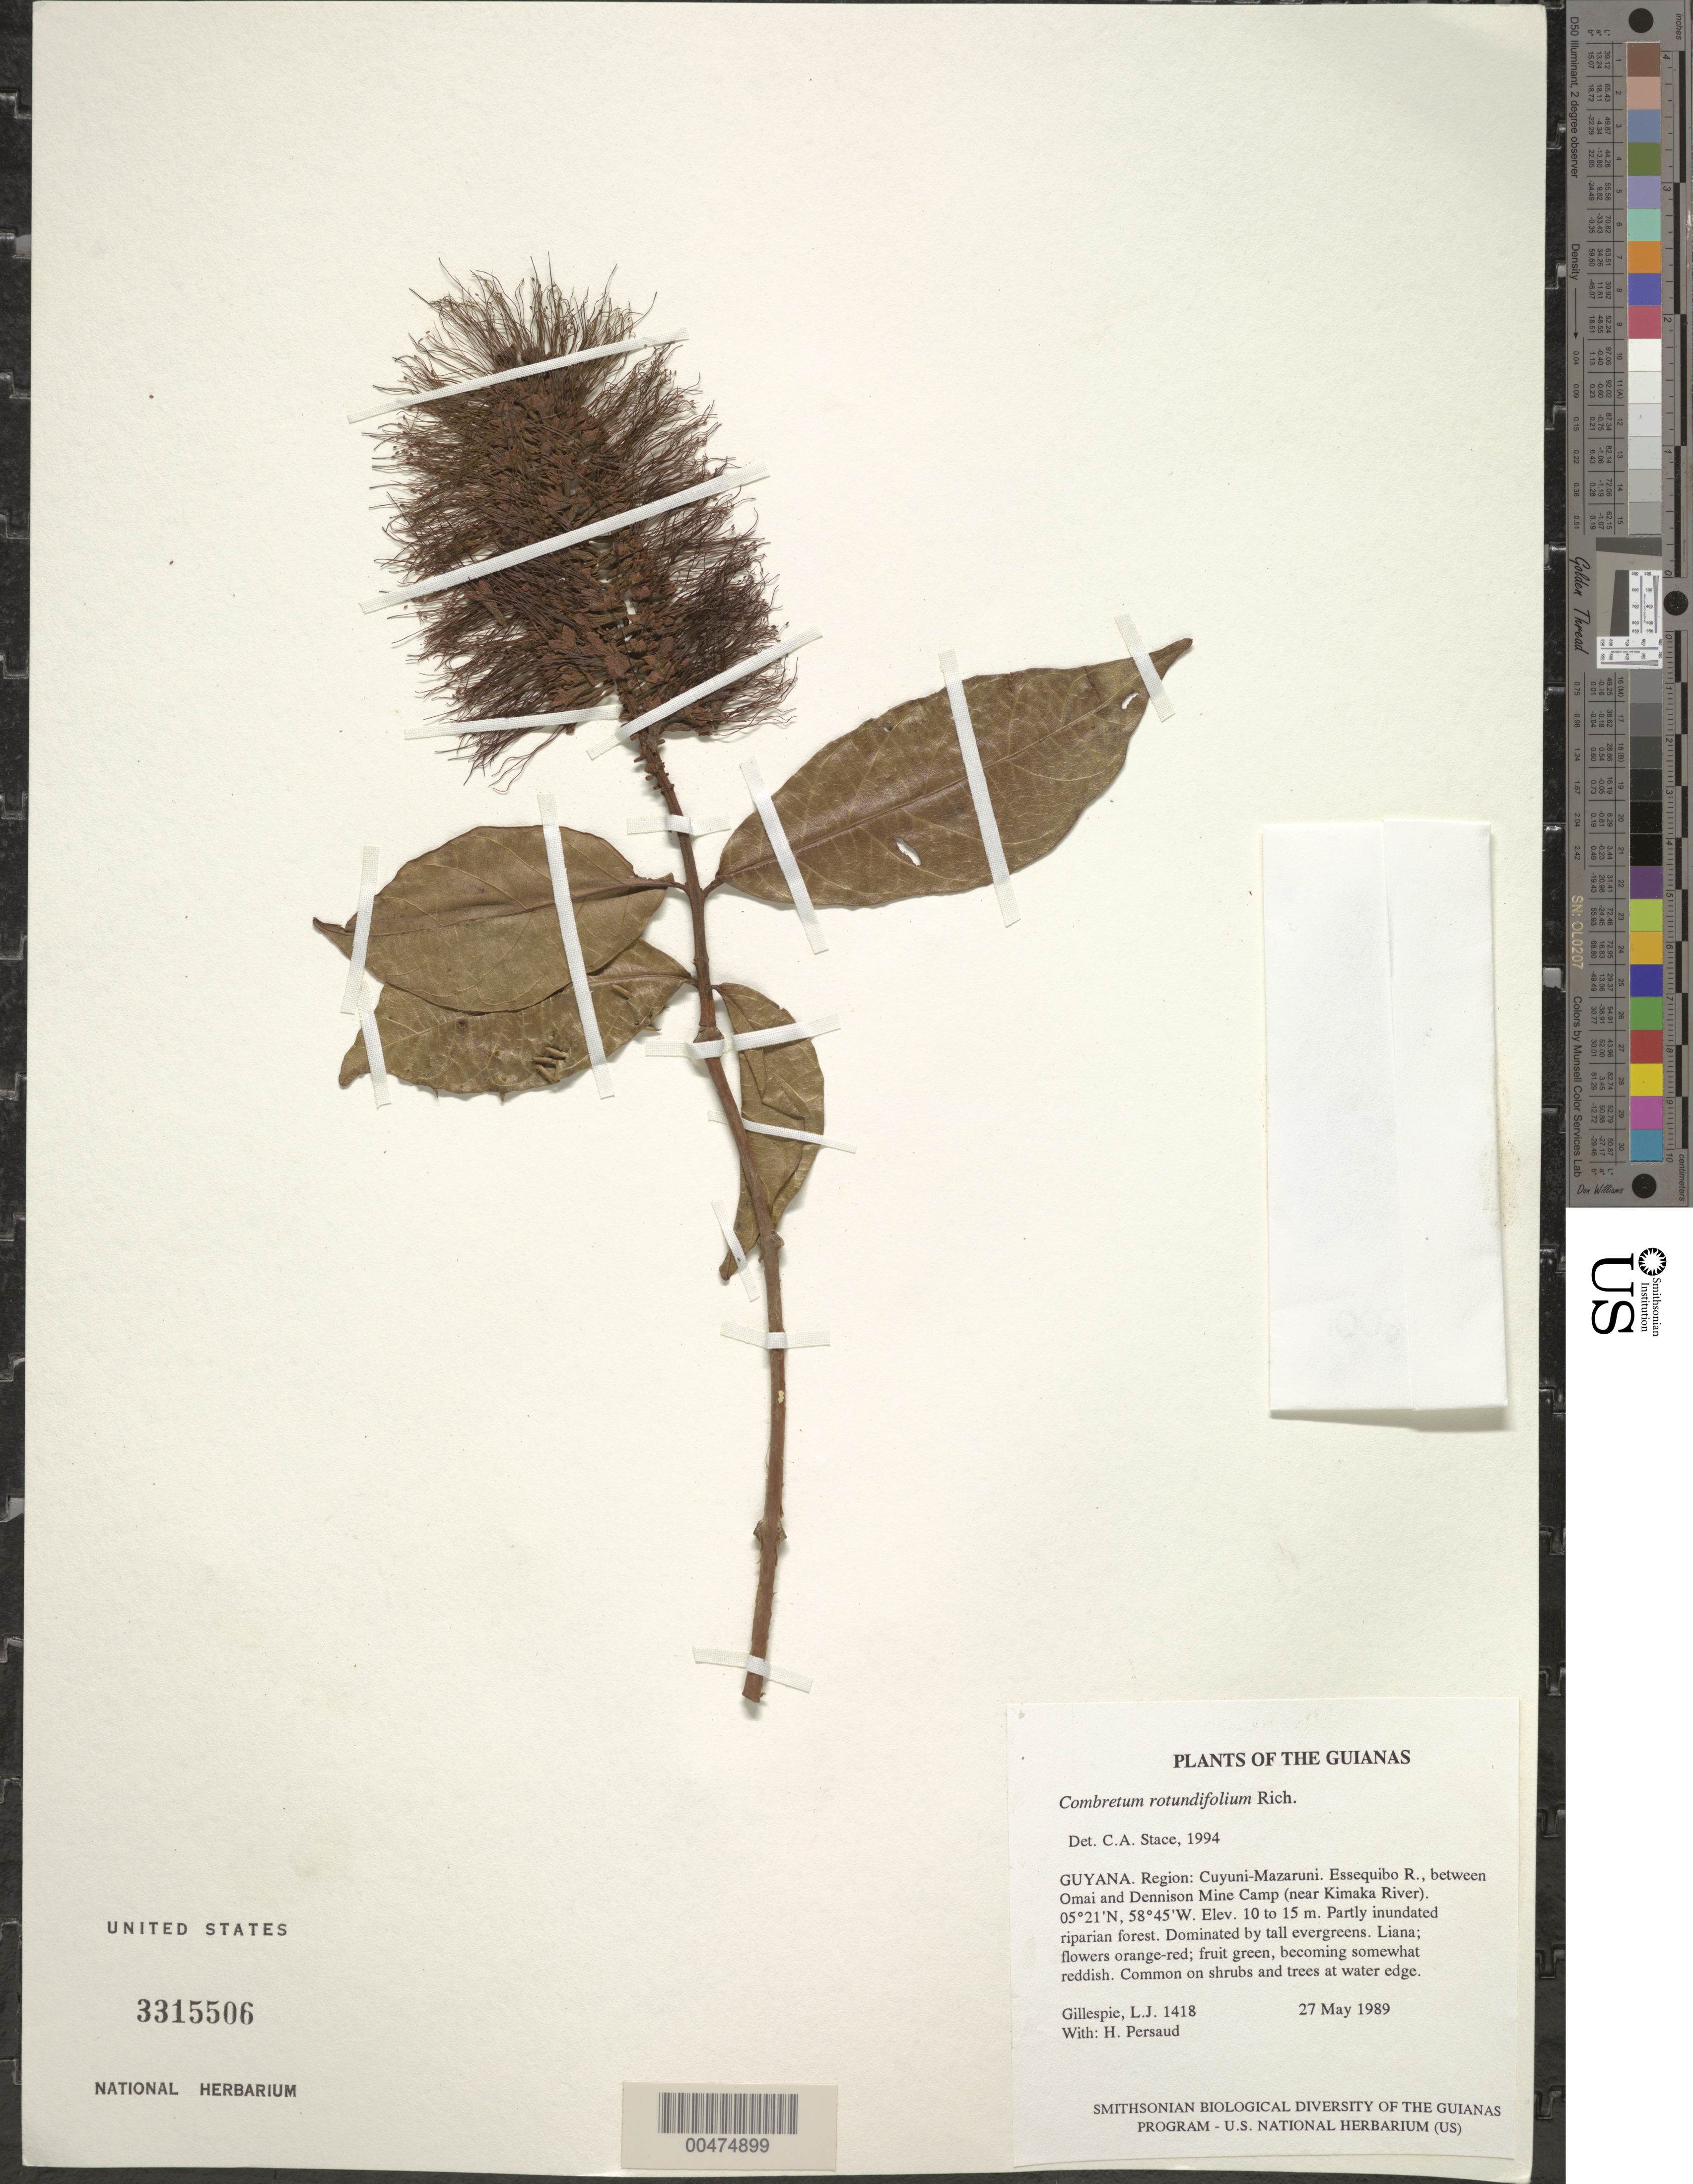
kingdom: Plantae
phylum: Tracheophyta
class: Magnoliopsida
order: Myrtales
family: Combretaceae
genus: Combretum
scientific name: Combretum rotundifolium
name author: Rich.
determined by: Stace, C. A.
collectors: L. J. Gillespie & H. Persaud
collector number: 1418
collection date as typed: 27 May 1989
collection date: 1989-05-27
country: Guyana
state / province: Cuyuni-Mazaruni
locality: Essequibo R., between Omai and Dennison Mine Camp (near Kumaka River)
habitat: Partly inundated riparian forest. Dominated by tall evergreens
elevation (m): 10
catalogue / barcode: US 3315506